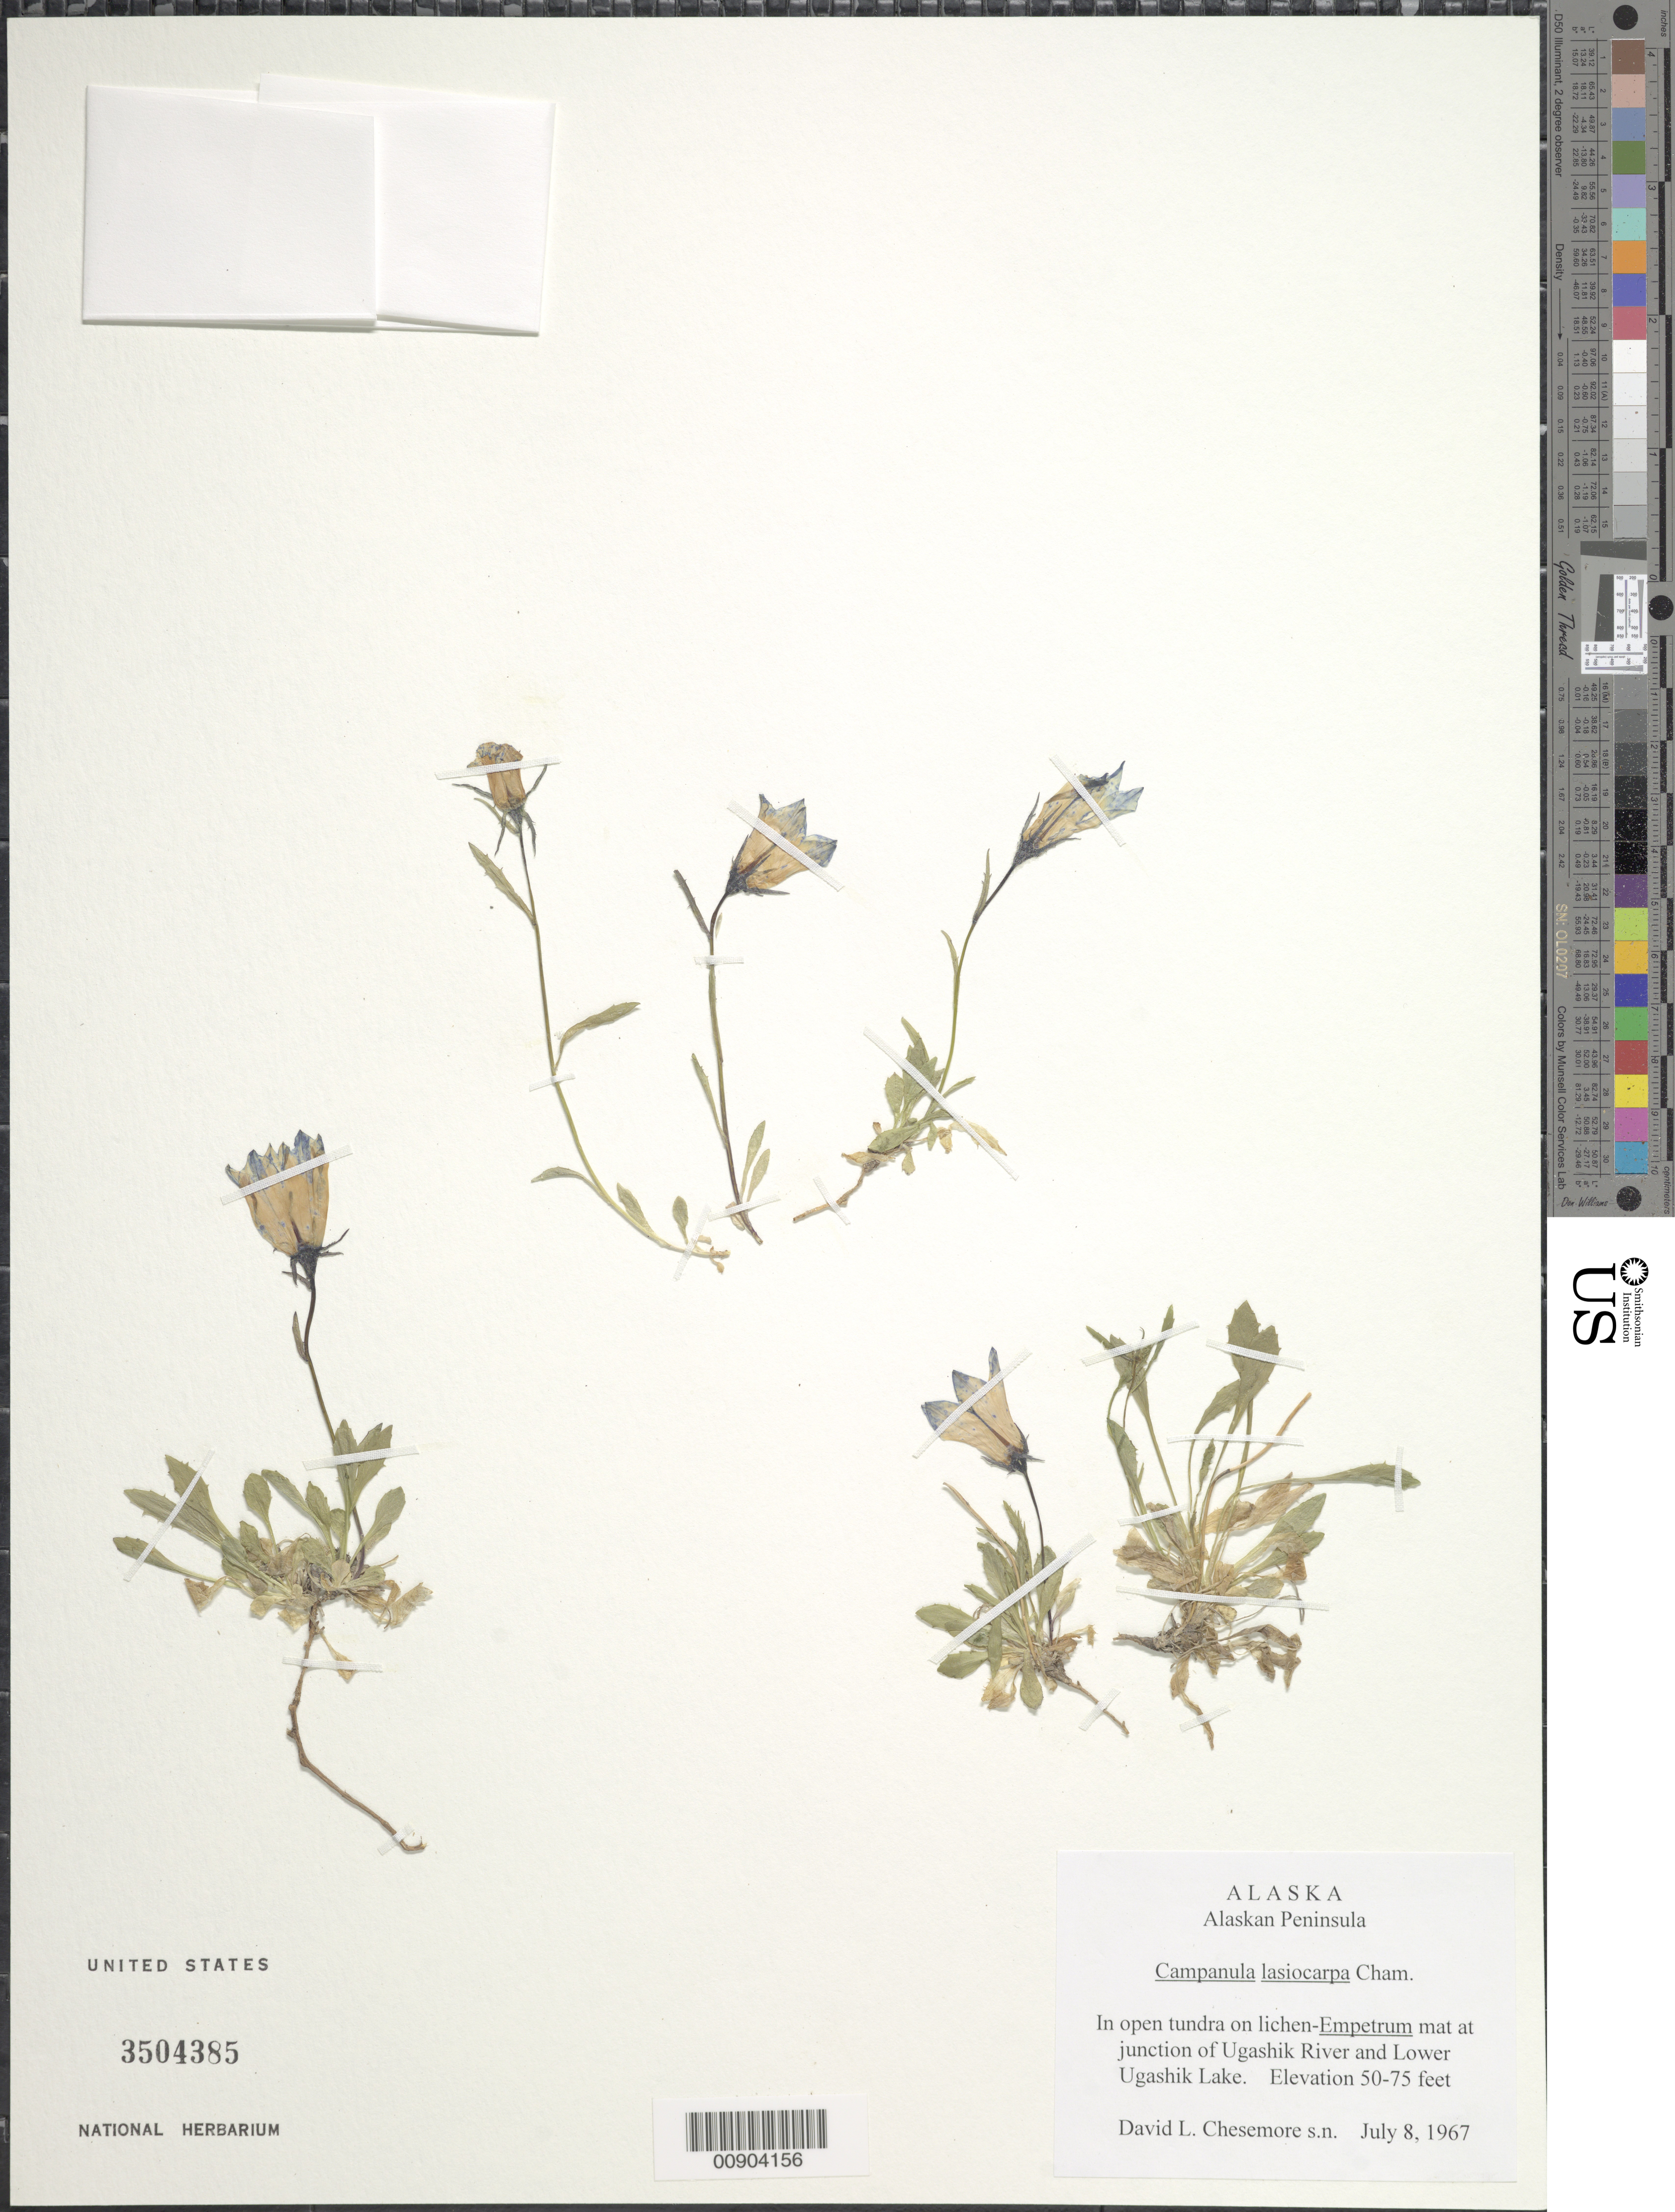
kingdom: Plantae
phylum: Tracheophyta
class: Magnoliopsida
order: Asterales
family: Campanulaceae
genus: Campanula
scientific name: Campanula lasiocarpa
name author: Cham.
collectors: D. Chesemore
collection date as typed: July 8, 1967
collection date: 1967-07-08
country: United States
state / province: Alaska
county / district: Alaskan Peninsula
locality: Junction of Ugashik River and Lower Ugashik Lake.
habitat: In open tundra on lichen-Empetrum mat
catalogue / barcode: US 3504385